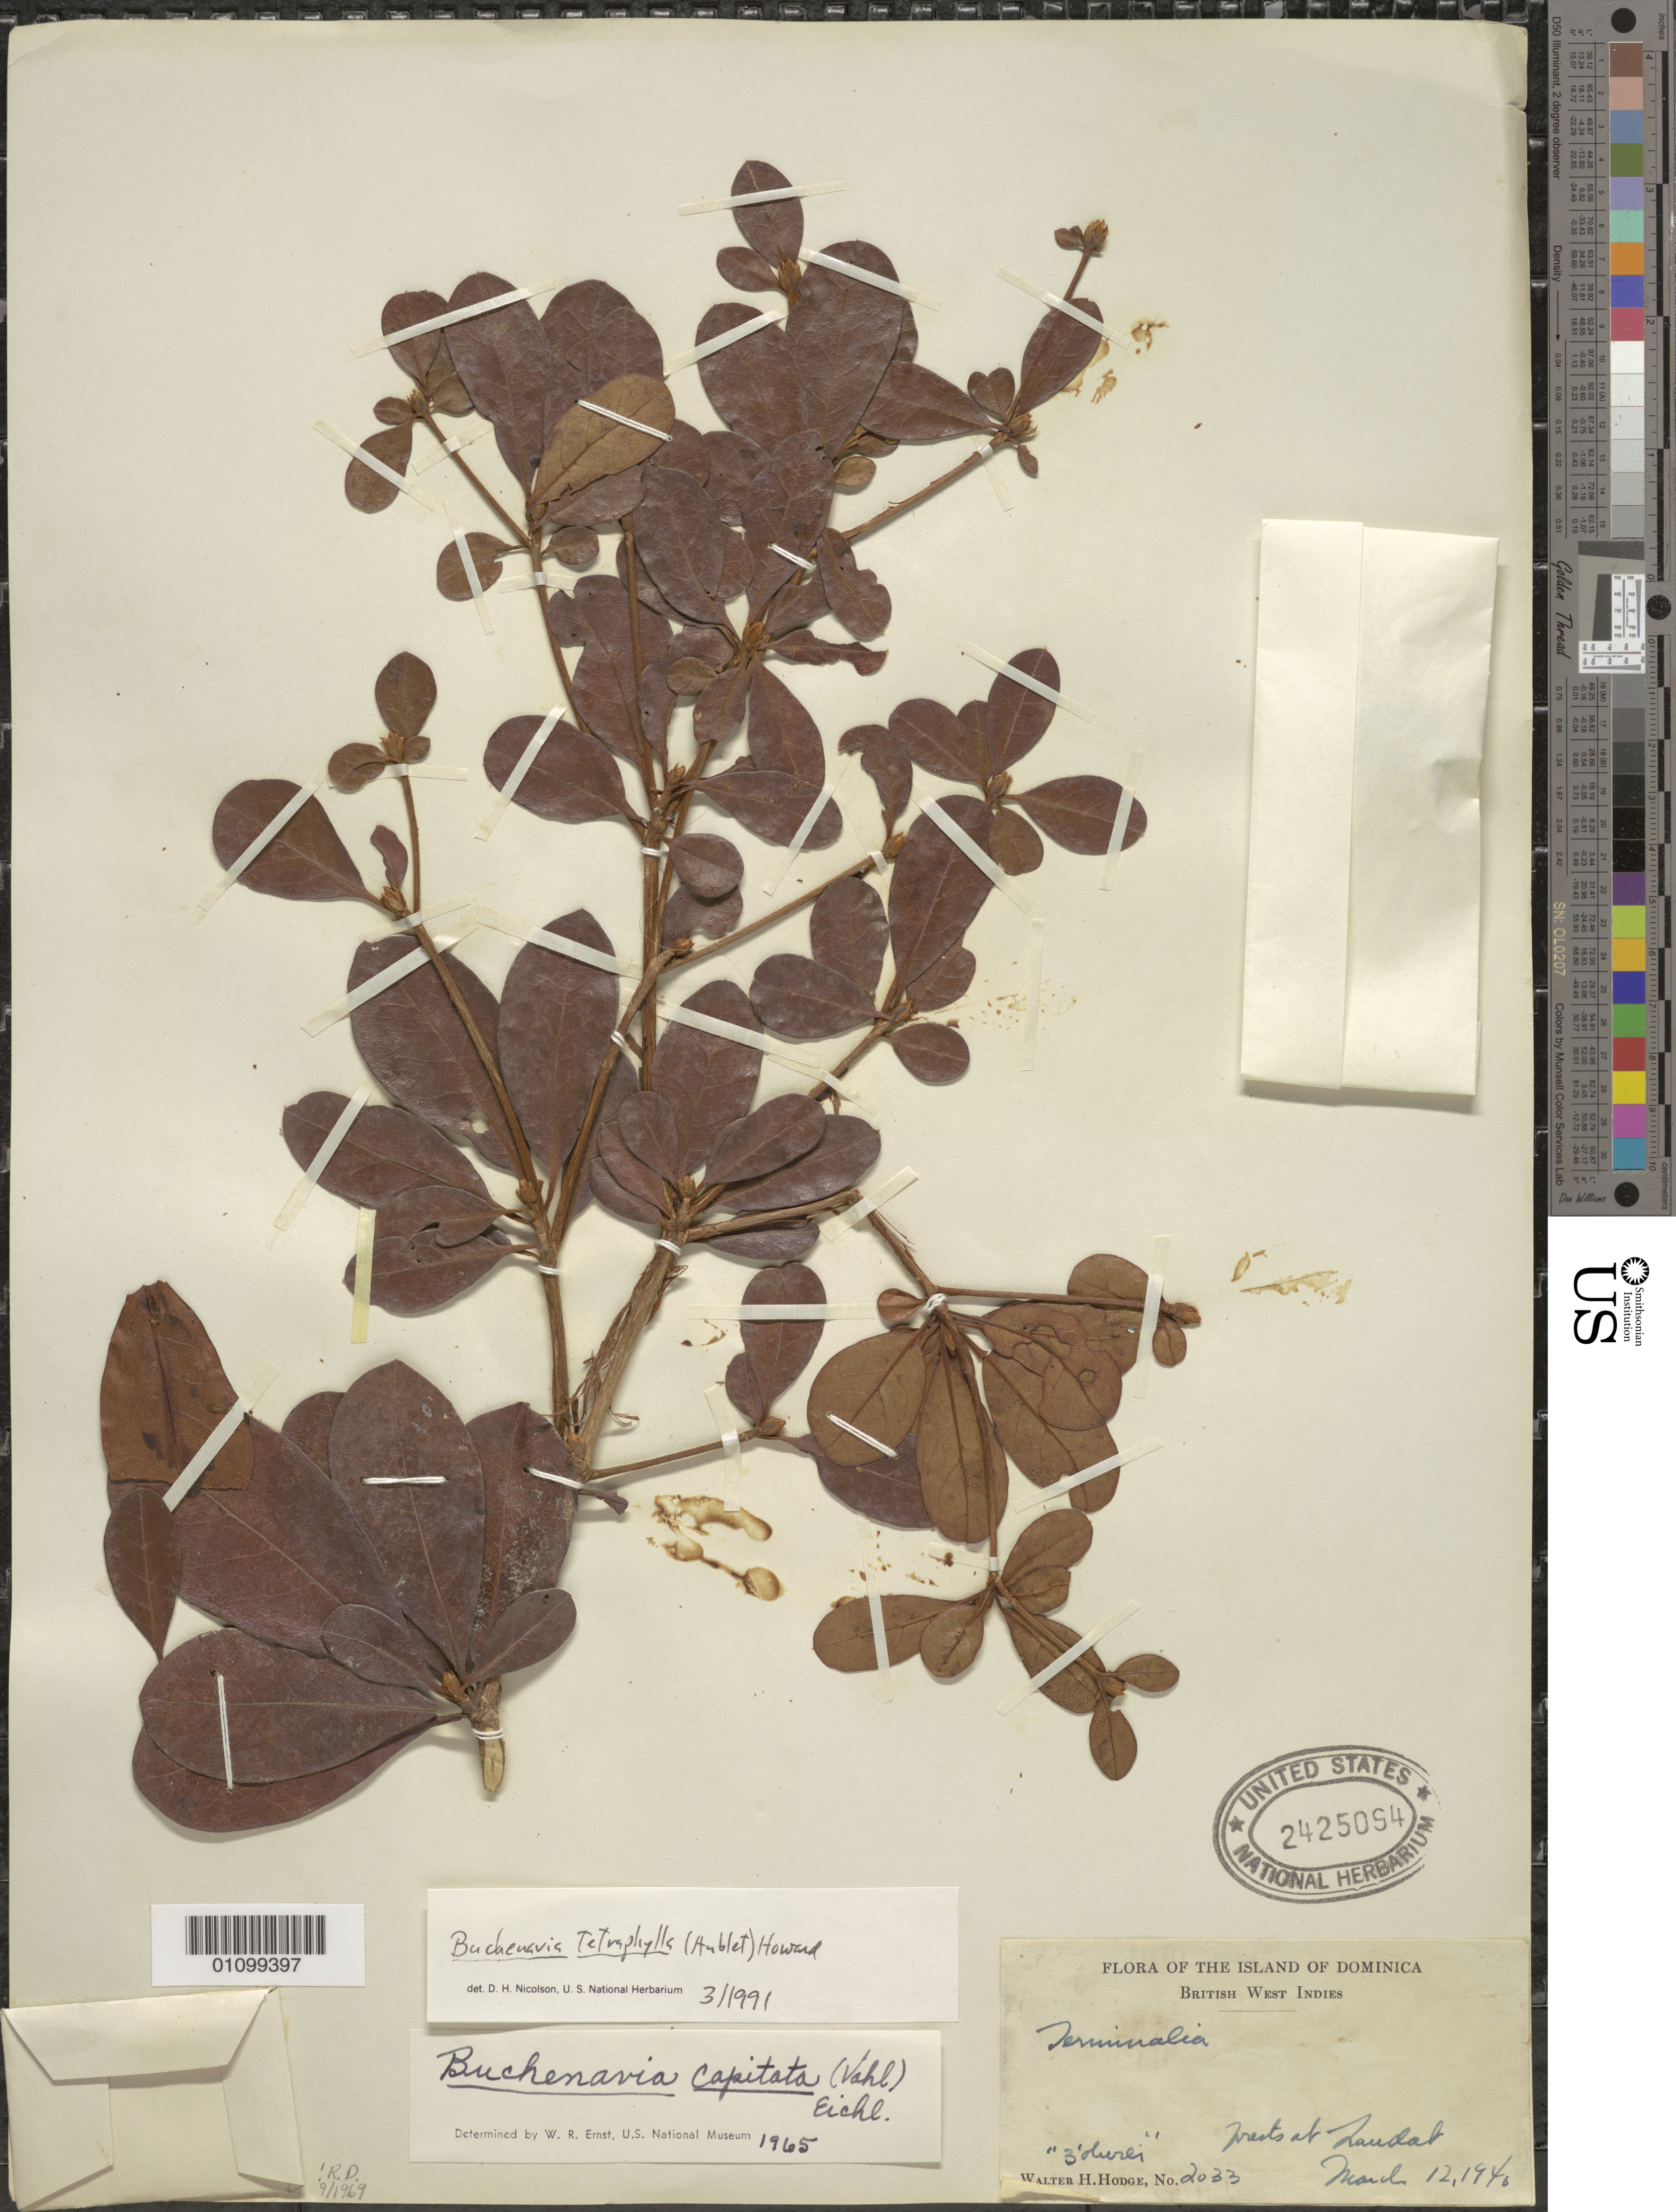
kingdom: Plantae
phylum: Tracheophyta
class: Magnoliopsida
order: Myrtales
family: Combretaceae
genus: Terminalia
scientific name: Terminalia tetraphylla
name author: (Aubl.) Gere & Boatwr.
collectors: W. Hodge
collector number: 2033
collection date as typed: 12 Mar 1940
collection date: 1940-03-12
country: Dominica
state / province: St. George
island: Dominica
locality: West of Laudat.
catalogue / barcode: US 2425094